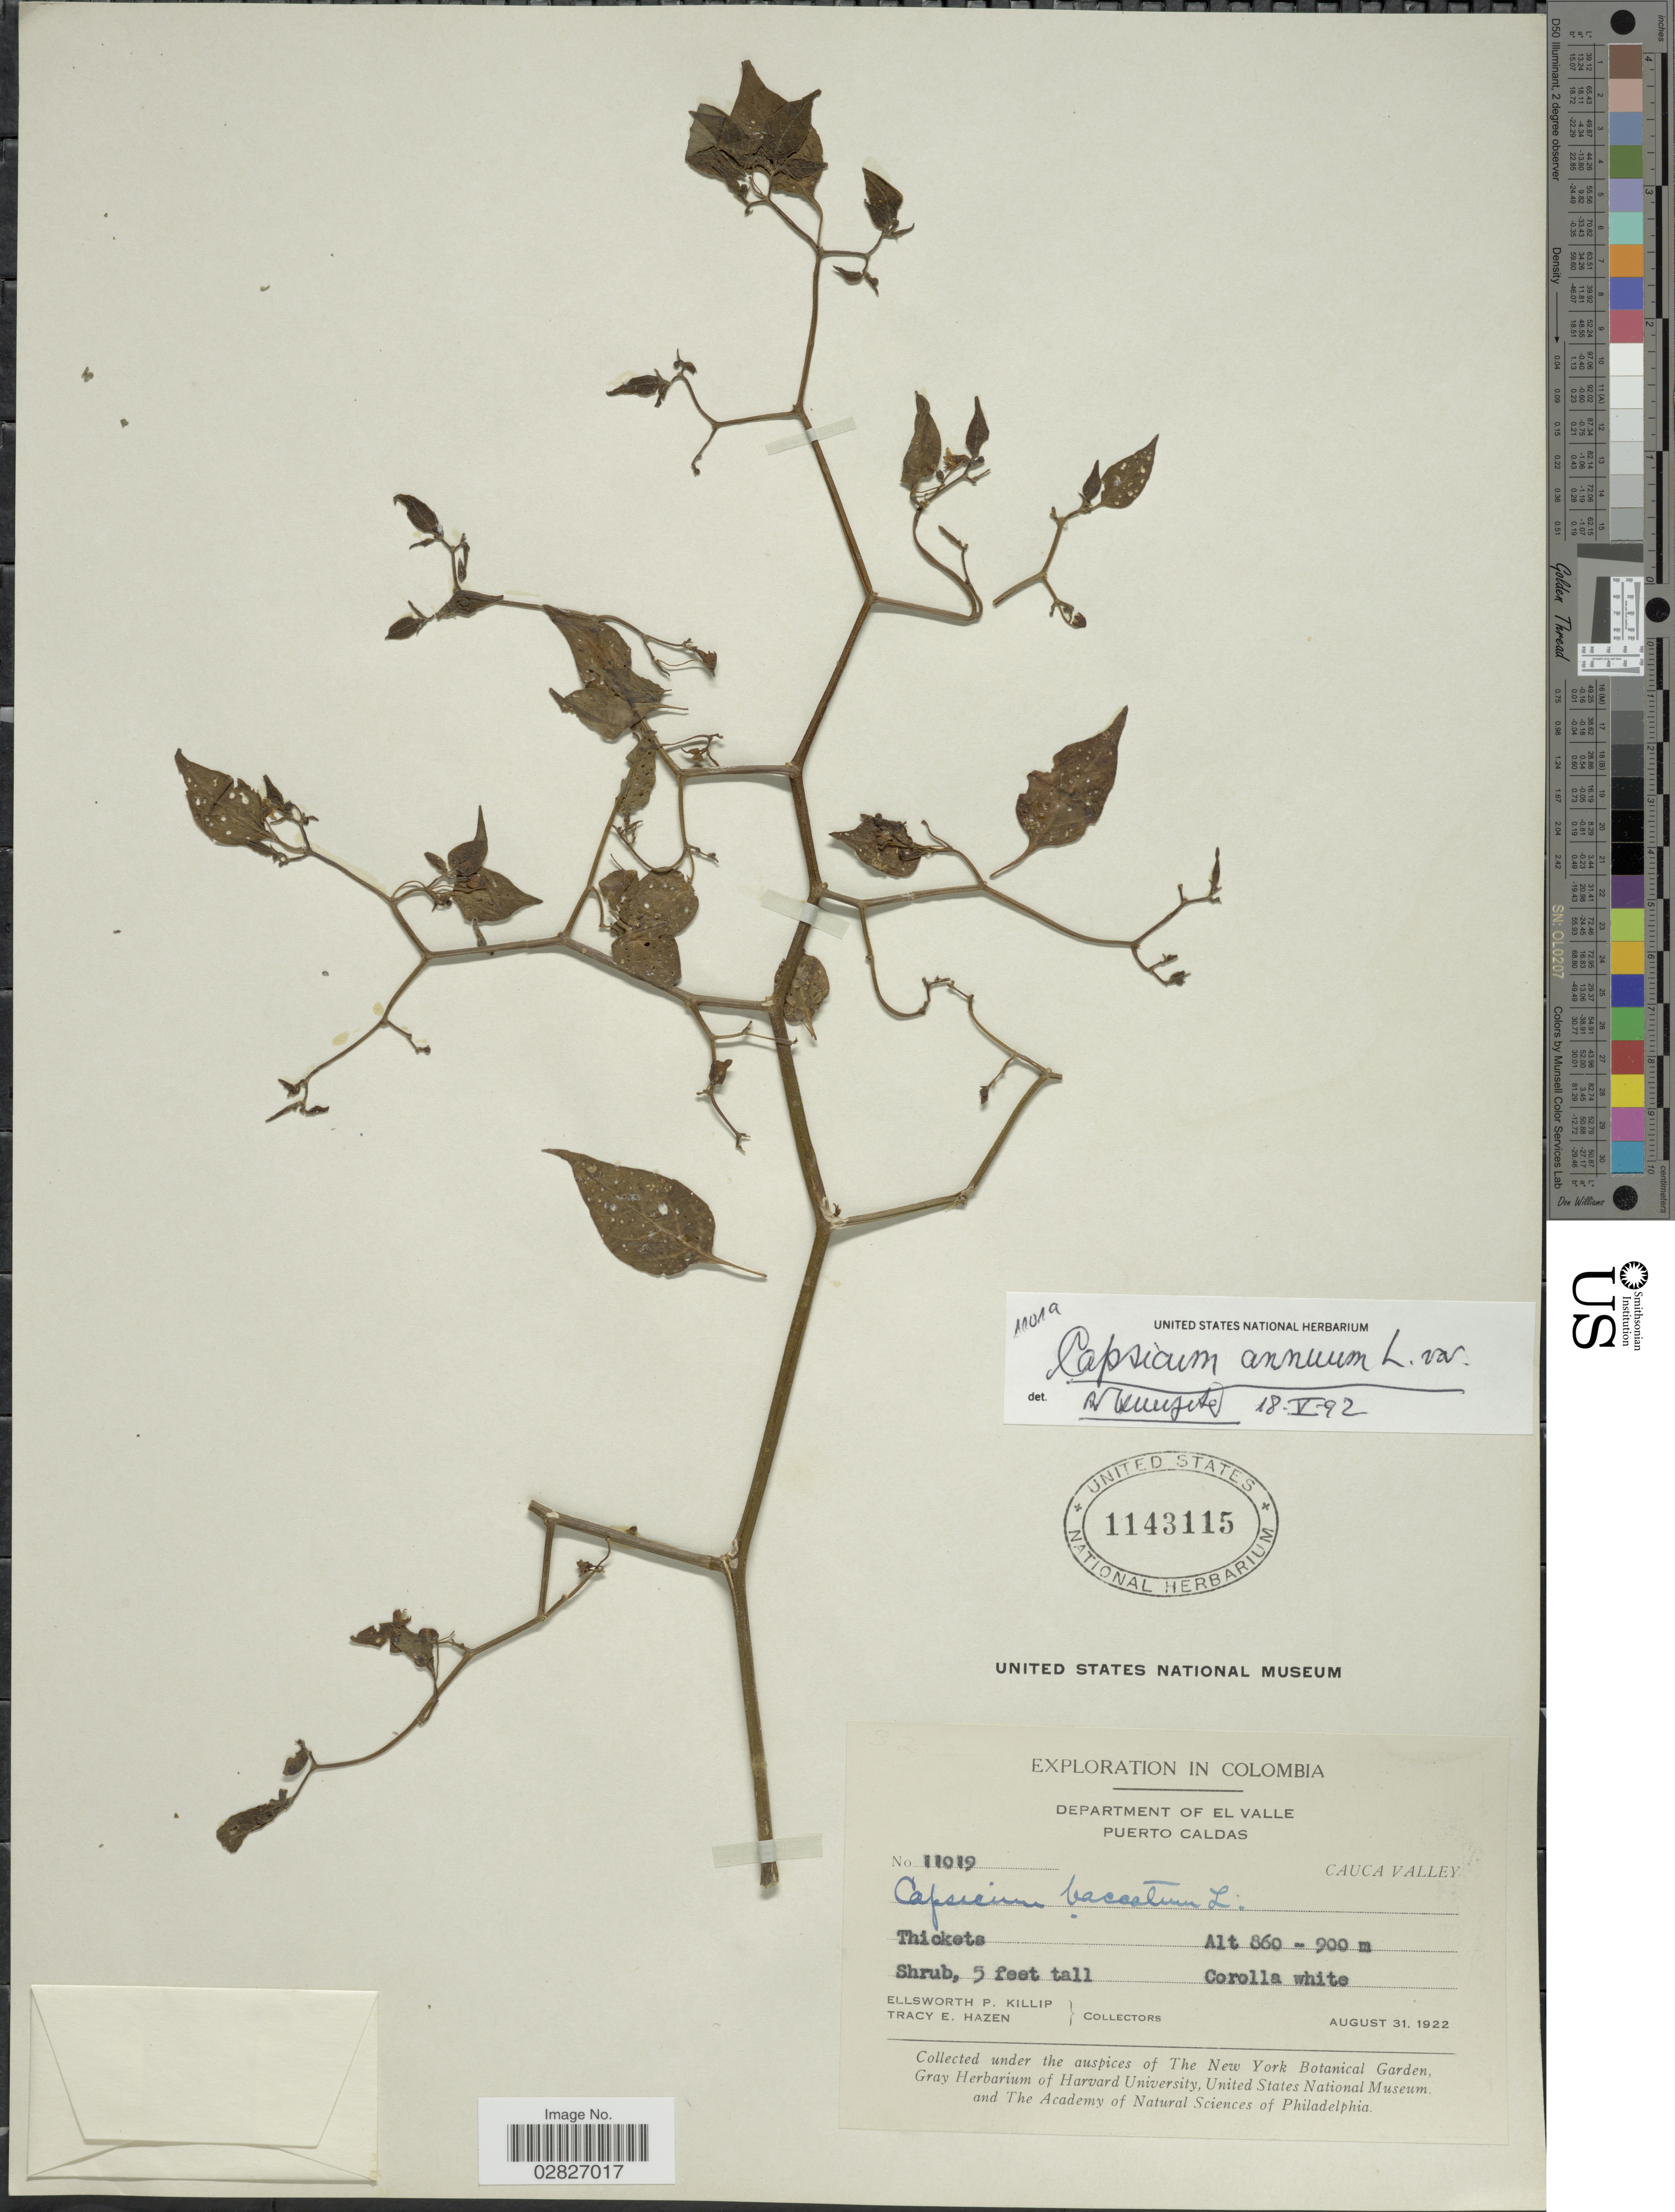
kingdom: Plantae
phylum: Tracheophyta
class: Magnoliopsida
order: Solanales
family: Solanaceae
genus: Capsicum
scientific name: Capsicum annuum 'Habanero'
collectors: E. P. Killip & T. E. Hazen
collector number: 11019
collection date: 1922-08-31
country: Colombia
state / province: Valle del Cauca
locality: Department of El Valle, Puerto Caldas, Cauca Valley.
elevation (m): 860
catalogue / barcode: US 1143115